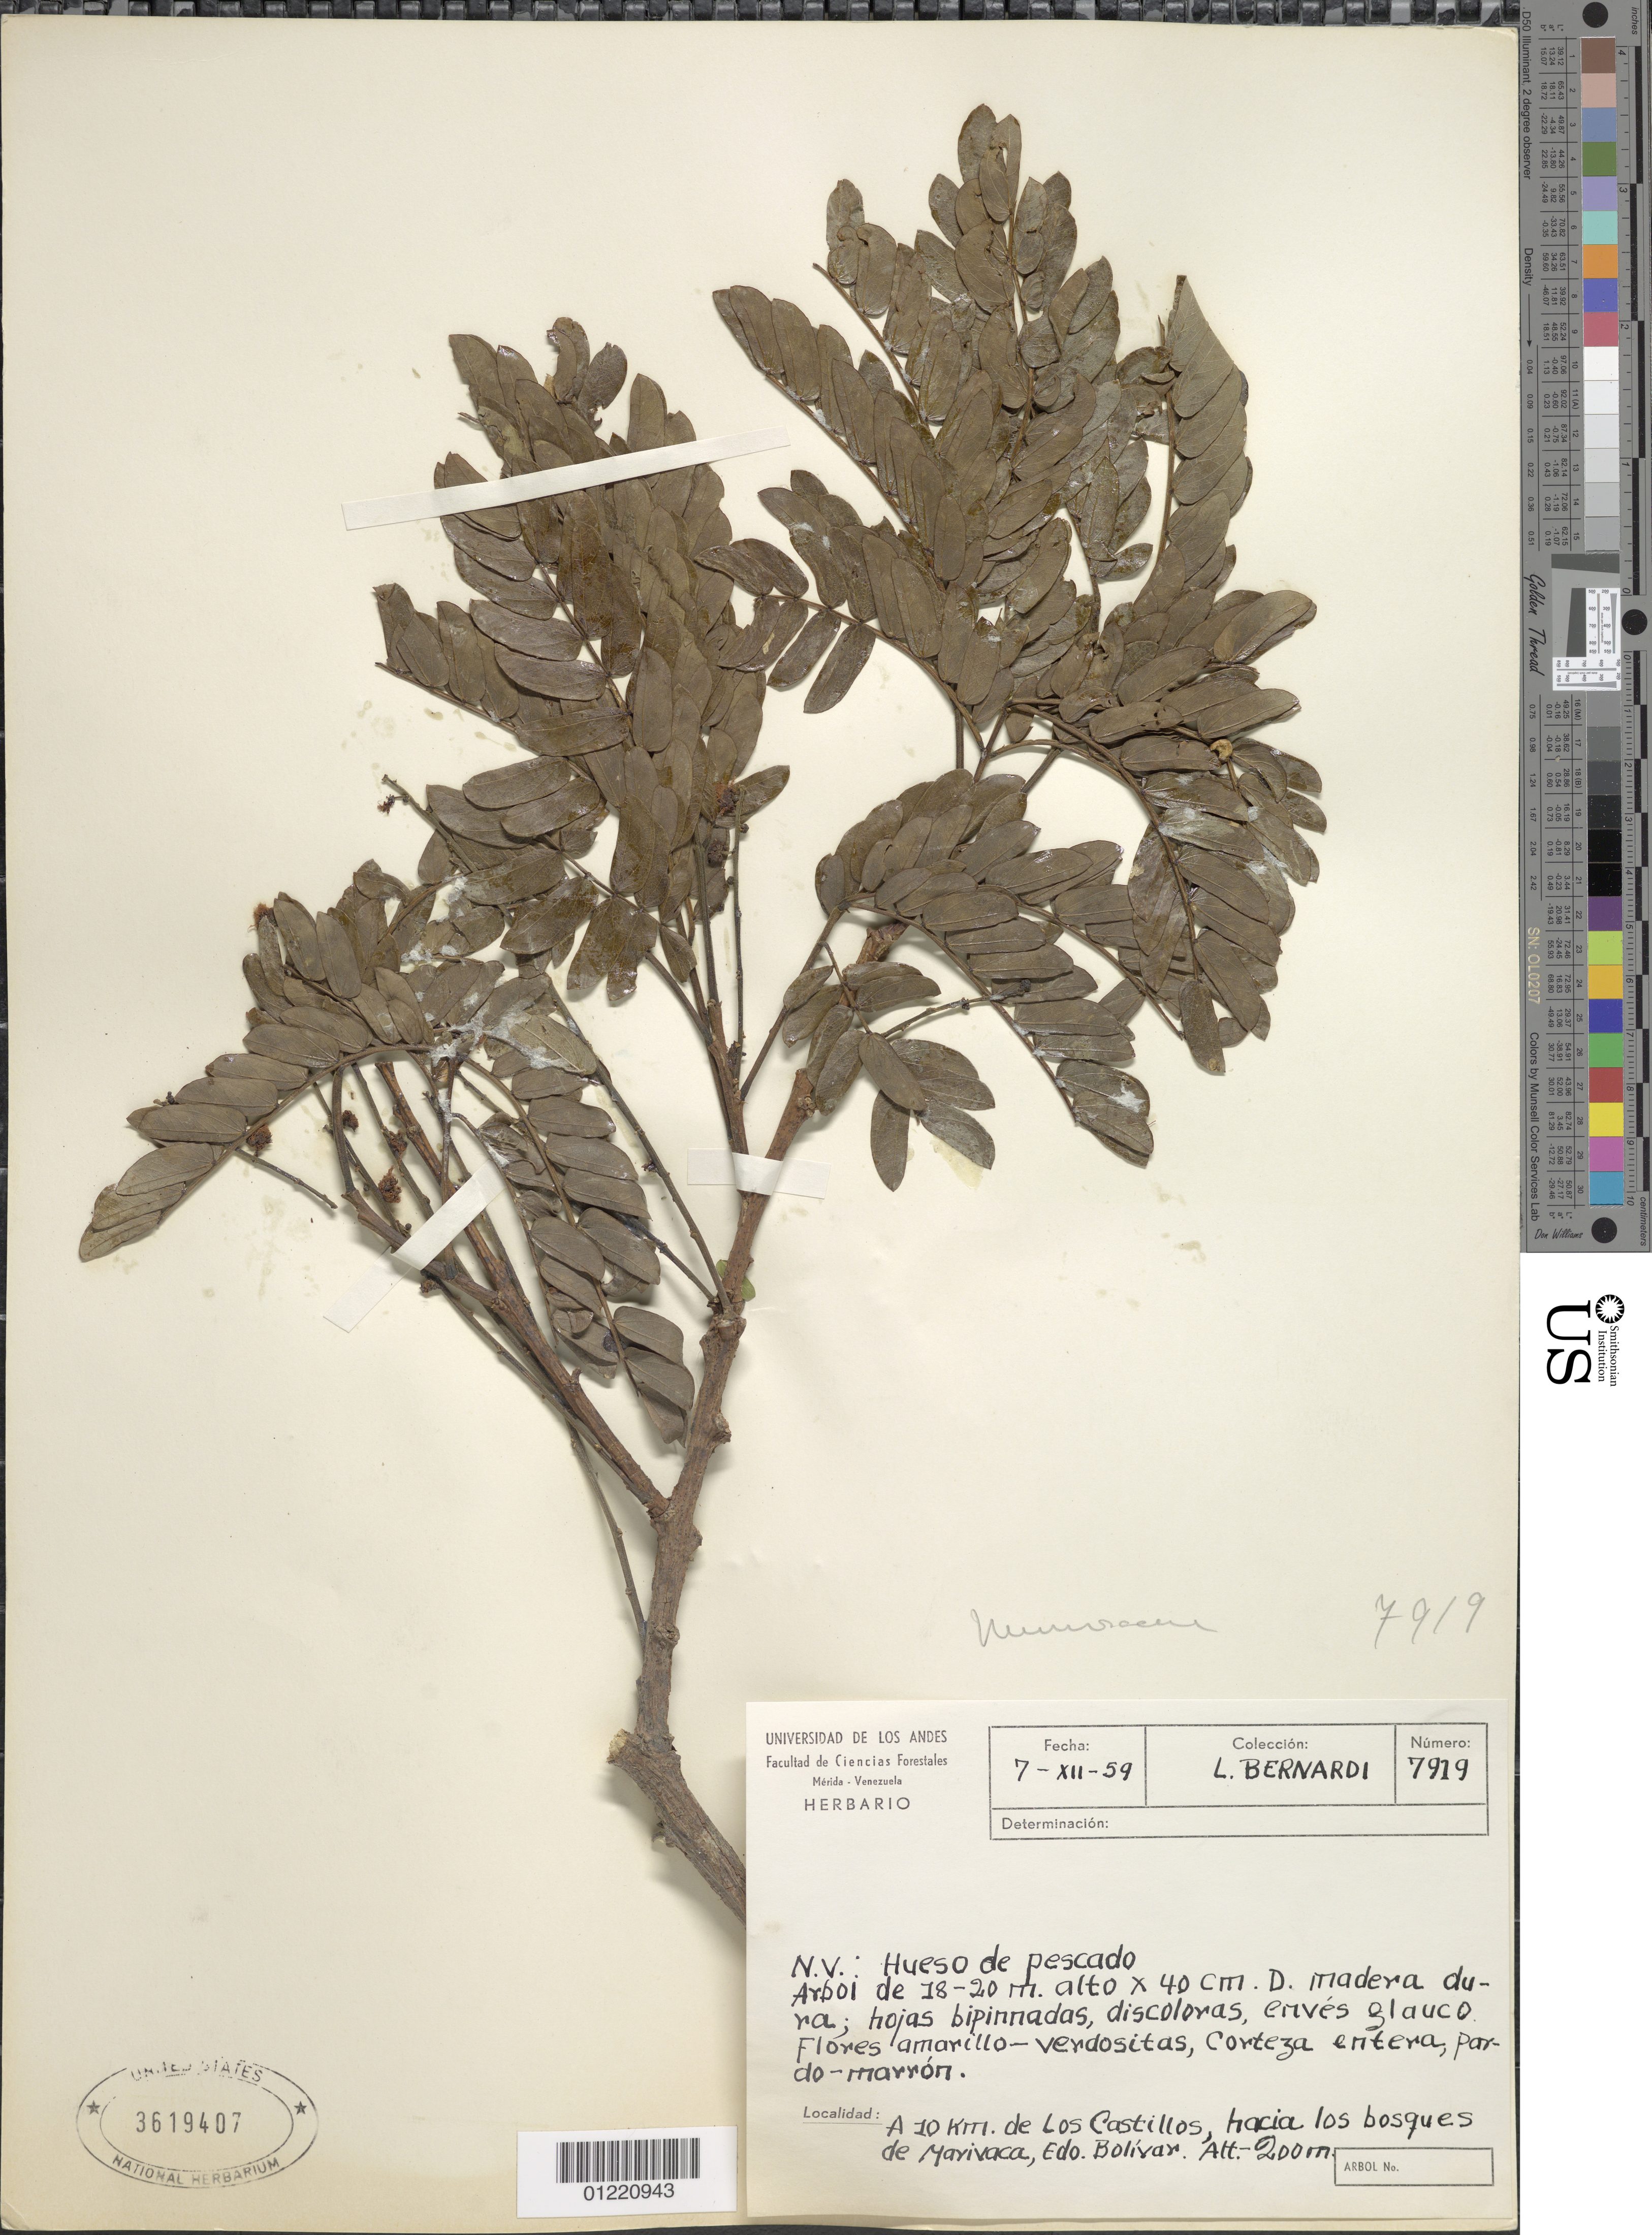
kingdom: Plantae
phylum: Tracheophyta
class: Magnoliopsida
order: Fabales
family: Fabaceae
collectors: A. L. Bernardi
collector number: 7919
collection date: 1959-12-07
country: Venezuela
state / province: Bolívar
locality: A 10 km. de Los Castillos, hacia los bosques de Marivaca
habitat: bosques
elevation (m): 200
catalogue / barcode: US 3619407